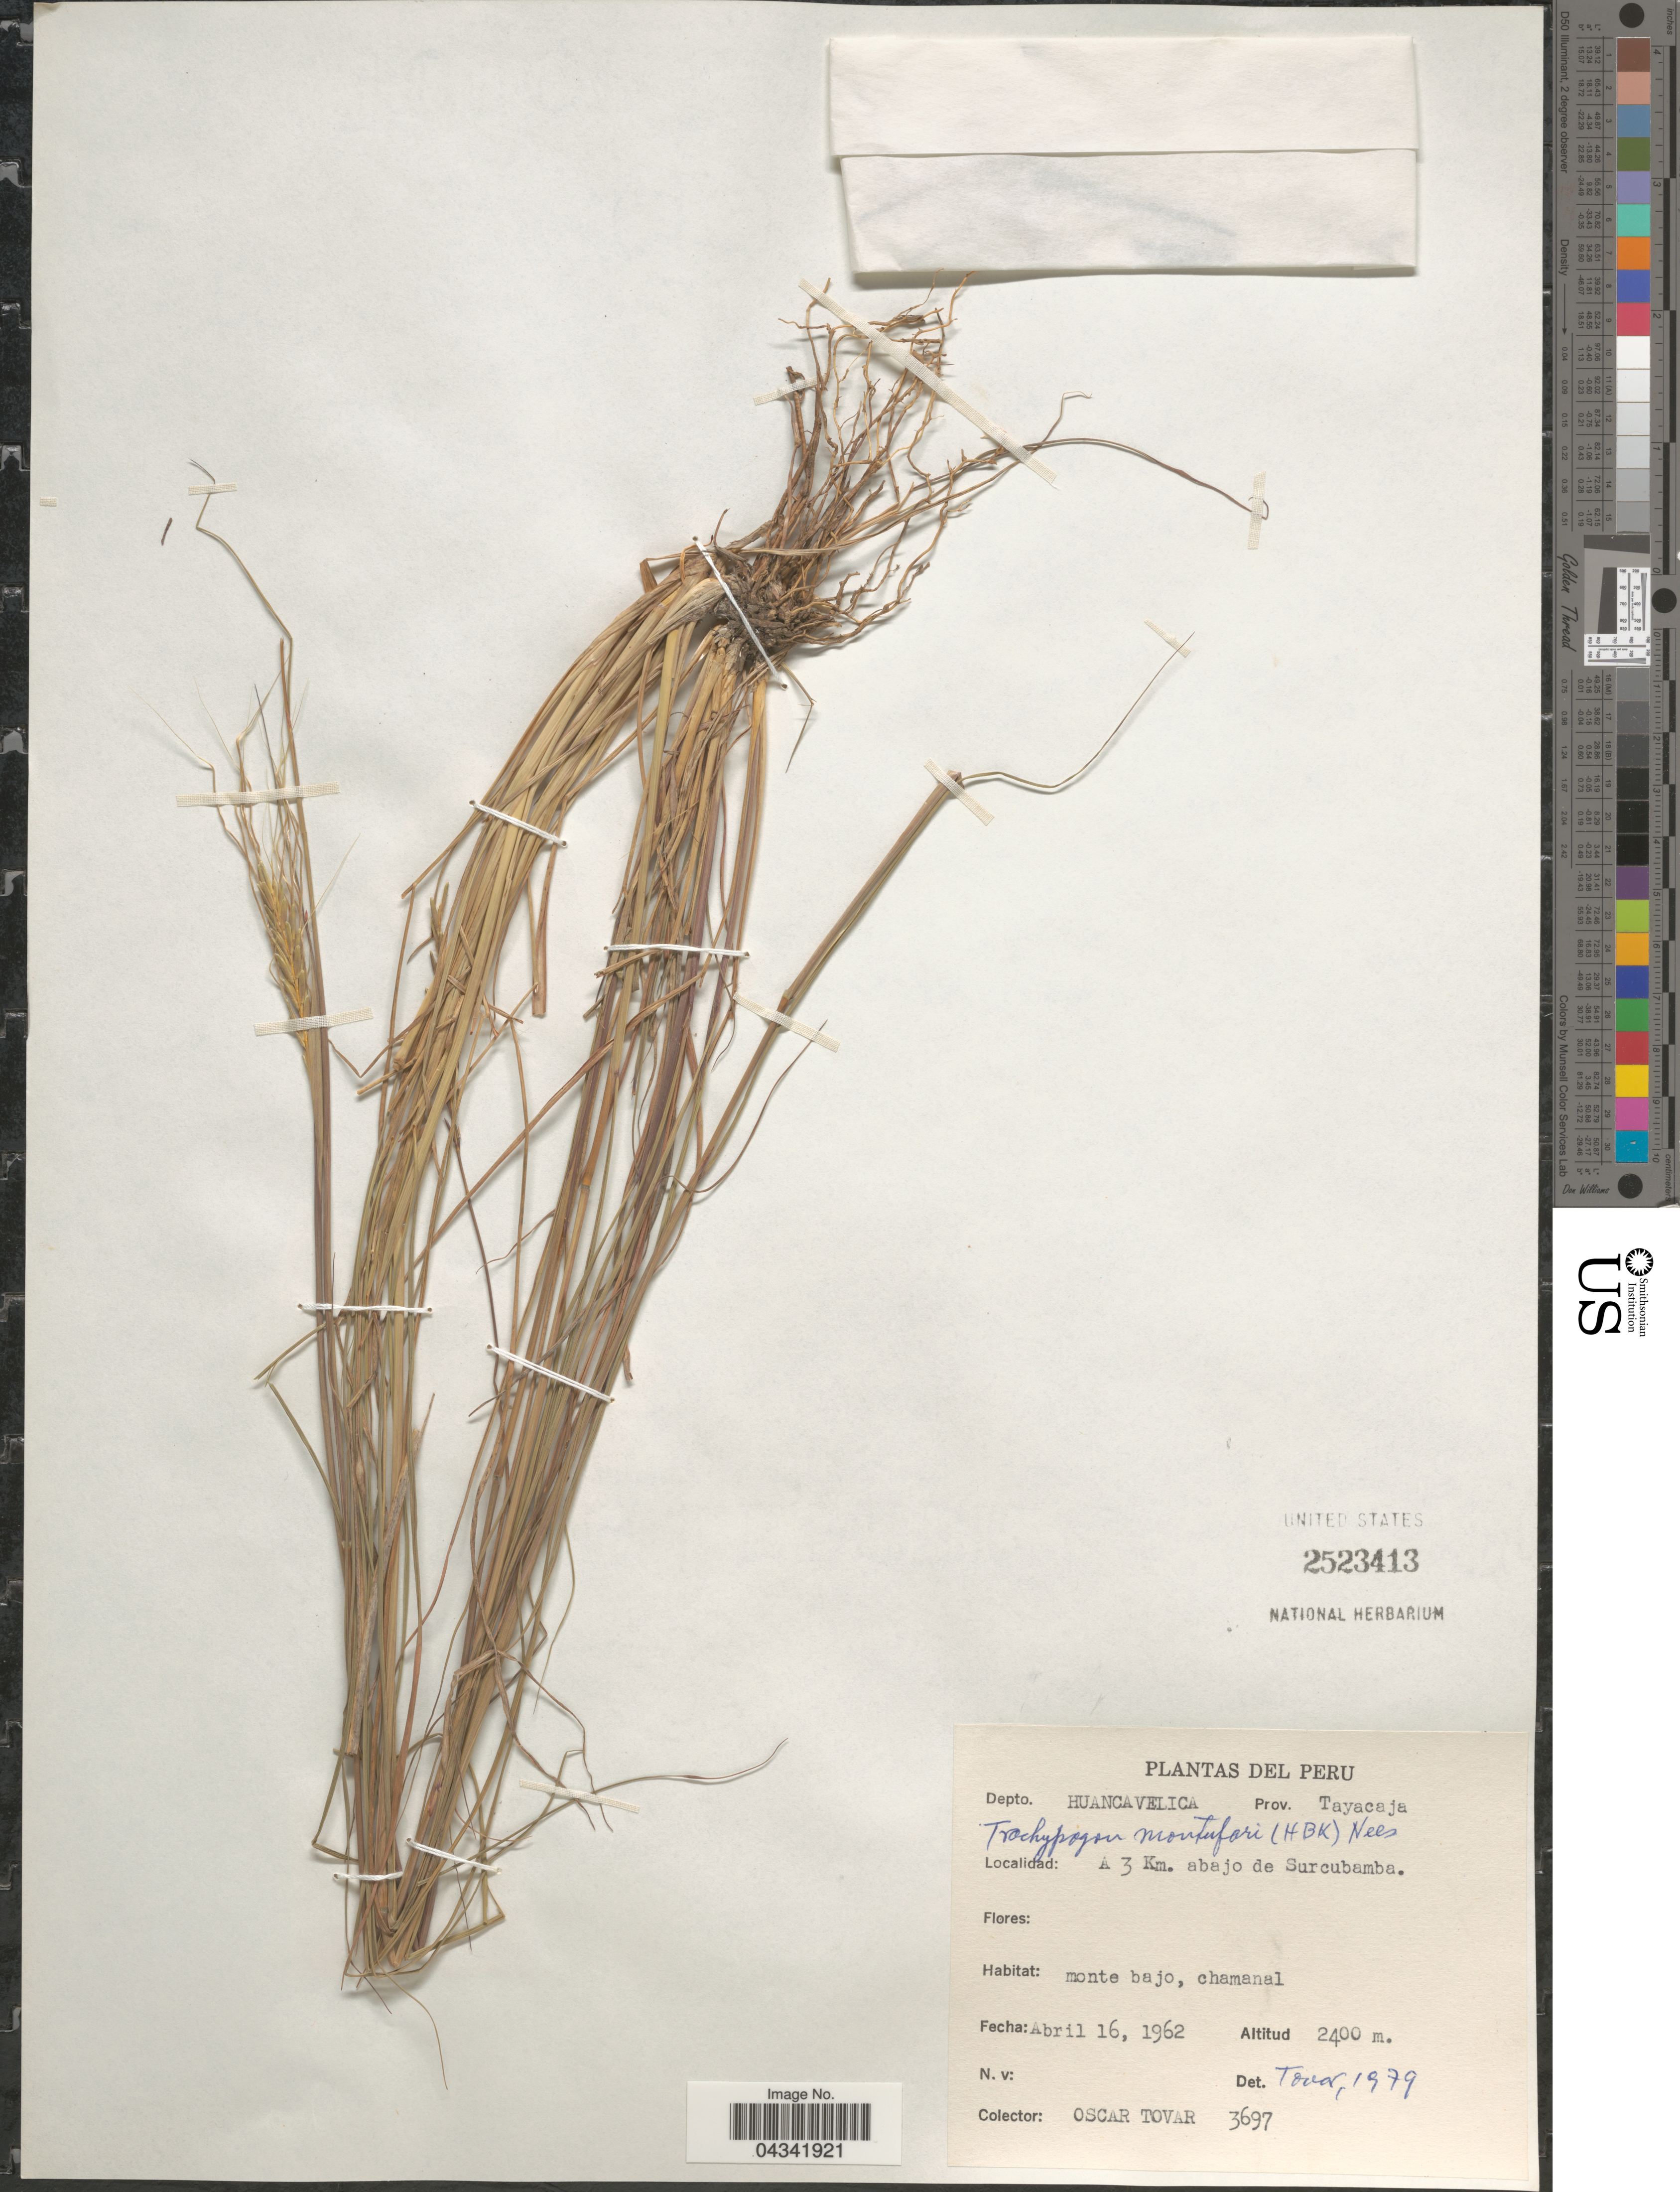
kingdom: Plantae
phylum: Tracheophyta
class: Liliopsida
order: Poales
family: Poaceae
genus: Trachypogon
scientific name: Trachypogon spicatus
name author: (L. f.) Kuntze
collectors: Ó. Tovar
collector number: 3697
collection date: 1962-04-16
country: Peru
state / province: Huancavelica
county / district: Tayacaja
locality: Depto. Huancavelica. Prov. Tayacaja. A 3 Km. abajo de Surcubamba.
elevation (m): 2400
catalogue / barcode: US 2523413